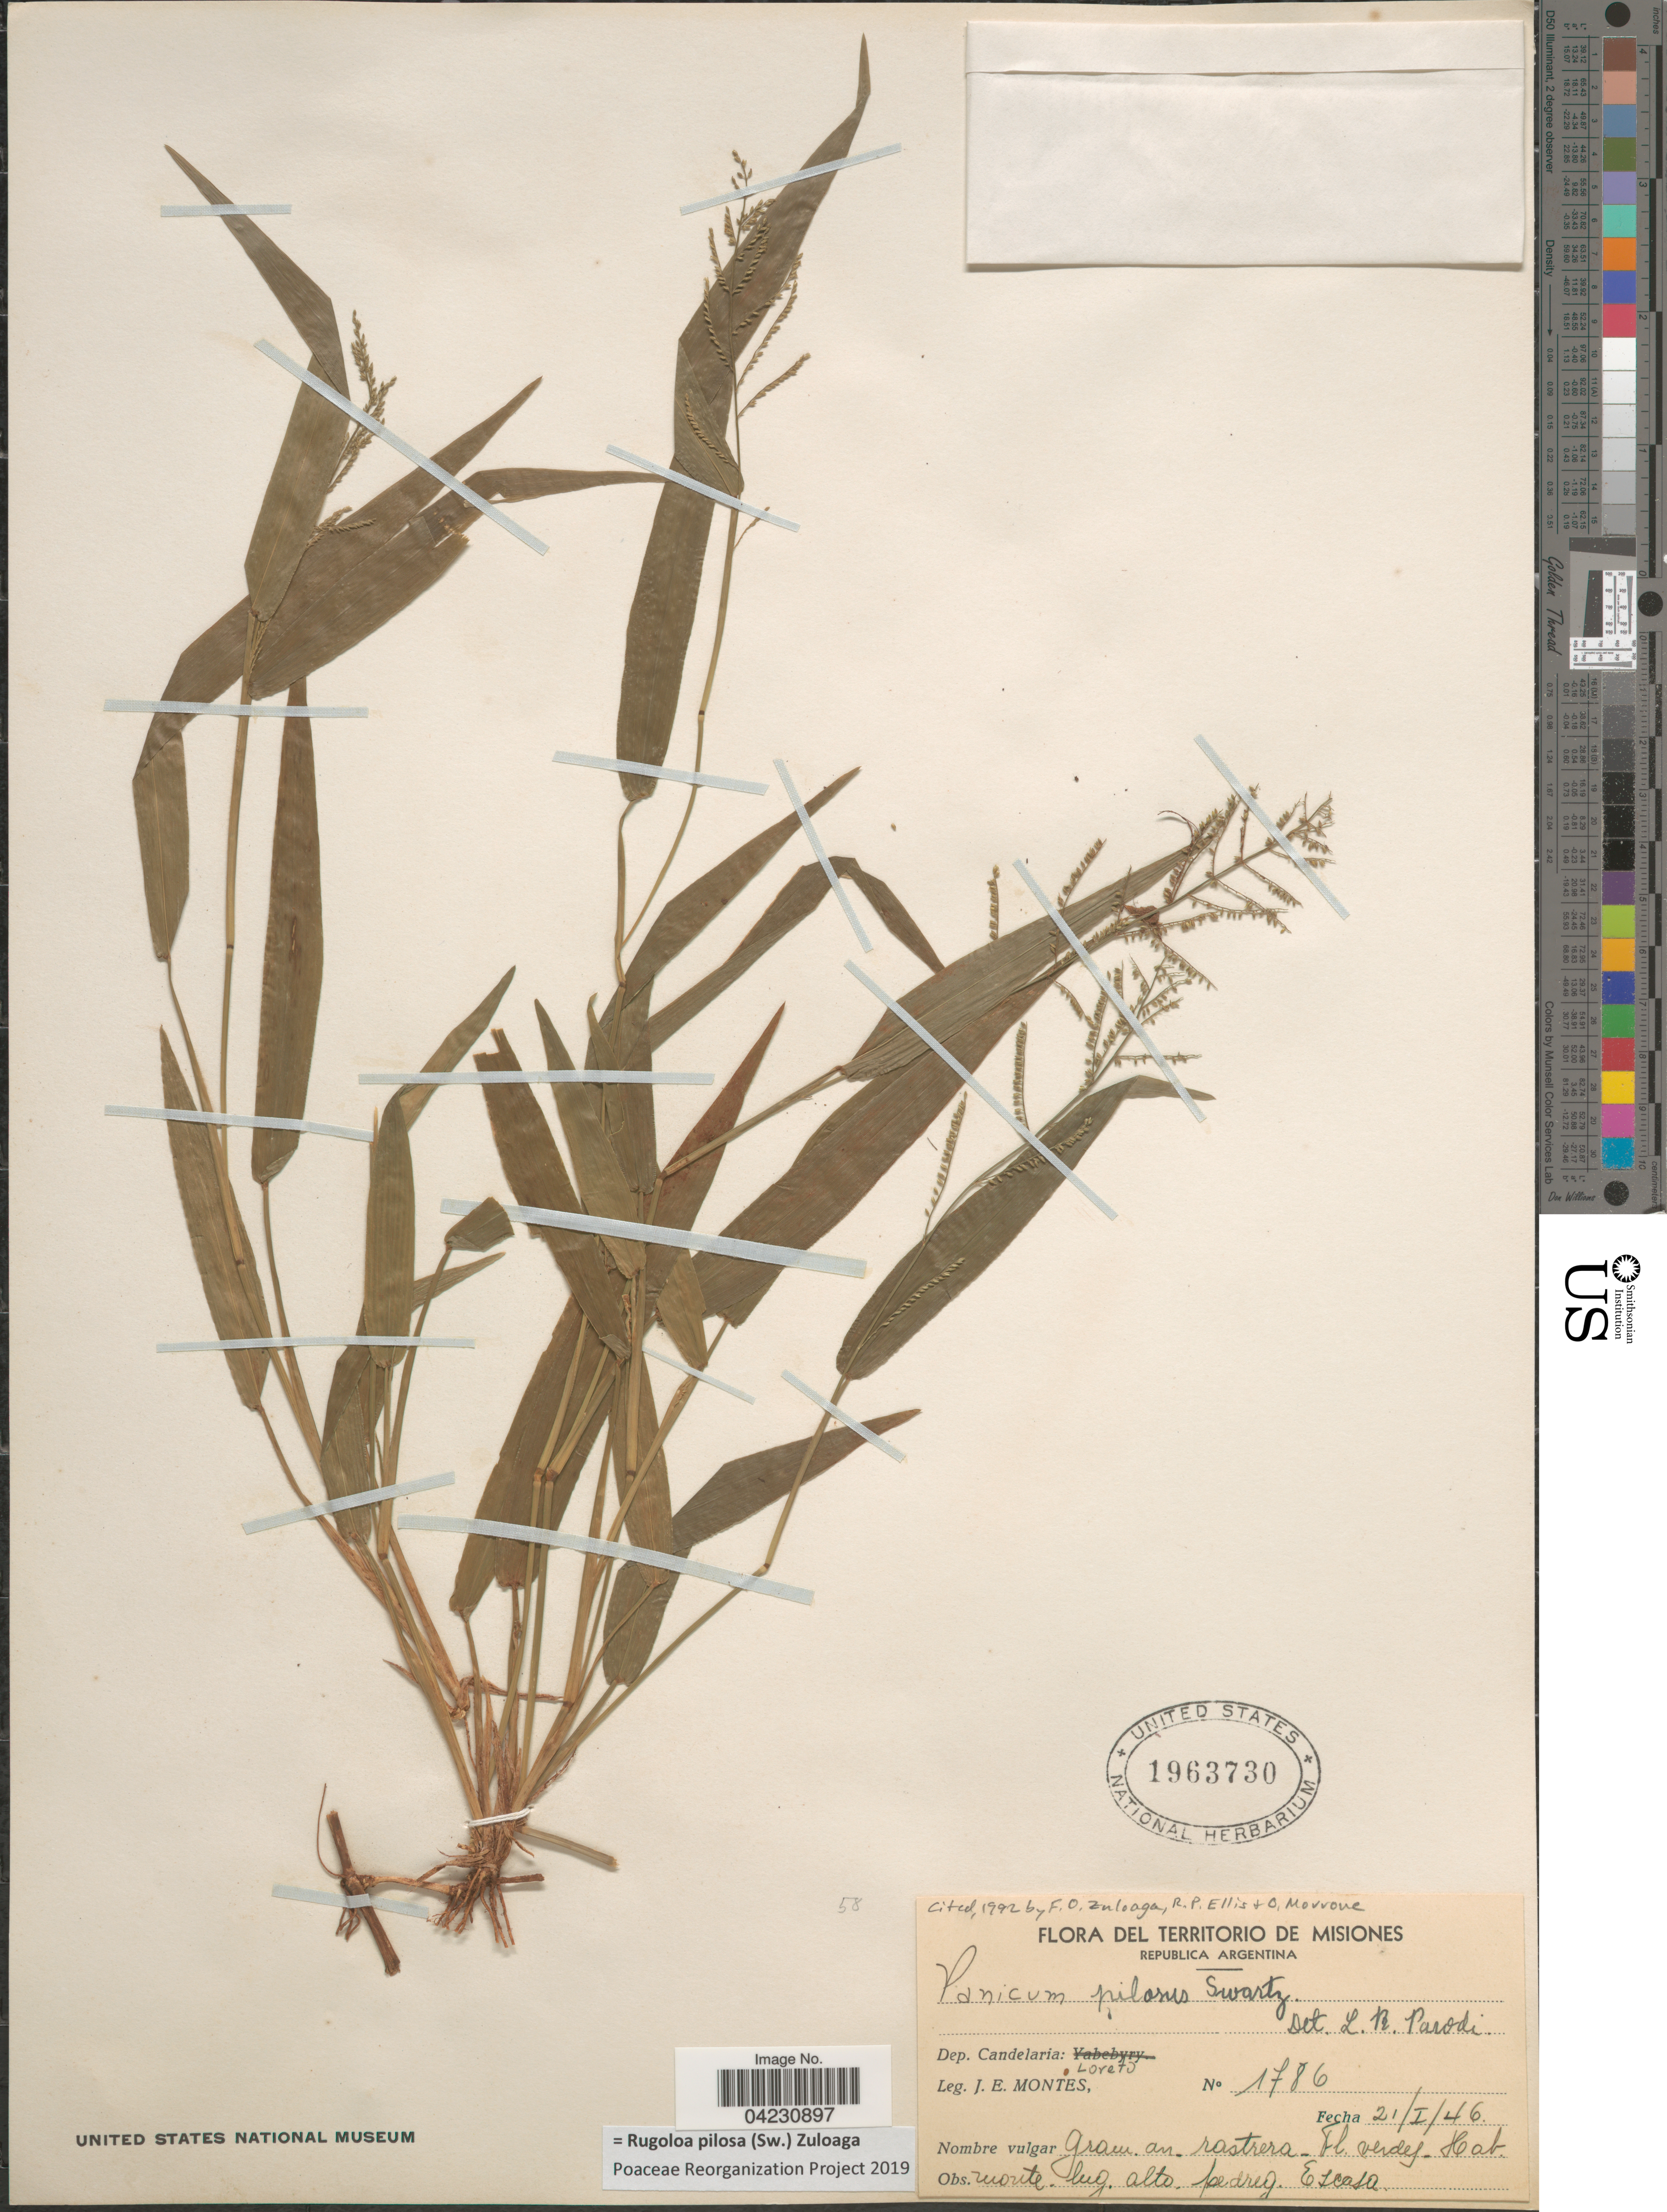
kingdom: Plantae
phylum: Tracheophyta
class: Liliopsida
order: Poales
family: Poaceae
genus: Rugoloa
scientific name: Rugoloa pilosa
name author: (Sw.) Zuloaga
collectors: J. E. Montes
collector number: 1786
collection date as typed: Transcribed d/m/y: 21/1/46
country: Argentina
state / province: Misiones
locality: Del Territorio de Misiones. Republica Argentina. Dep. Candelaria: Loreto.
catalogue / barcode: US 1963730